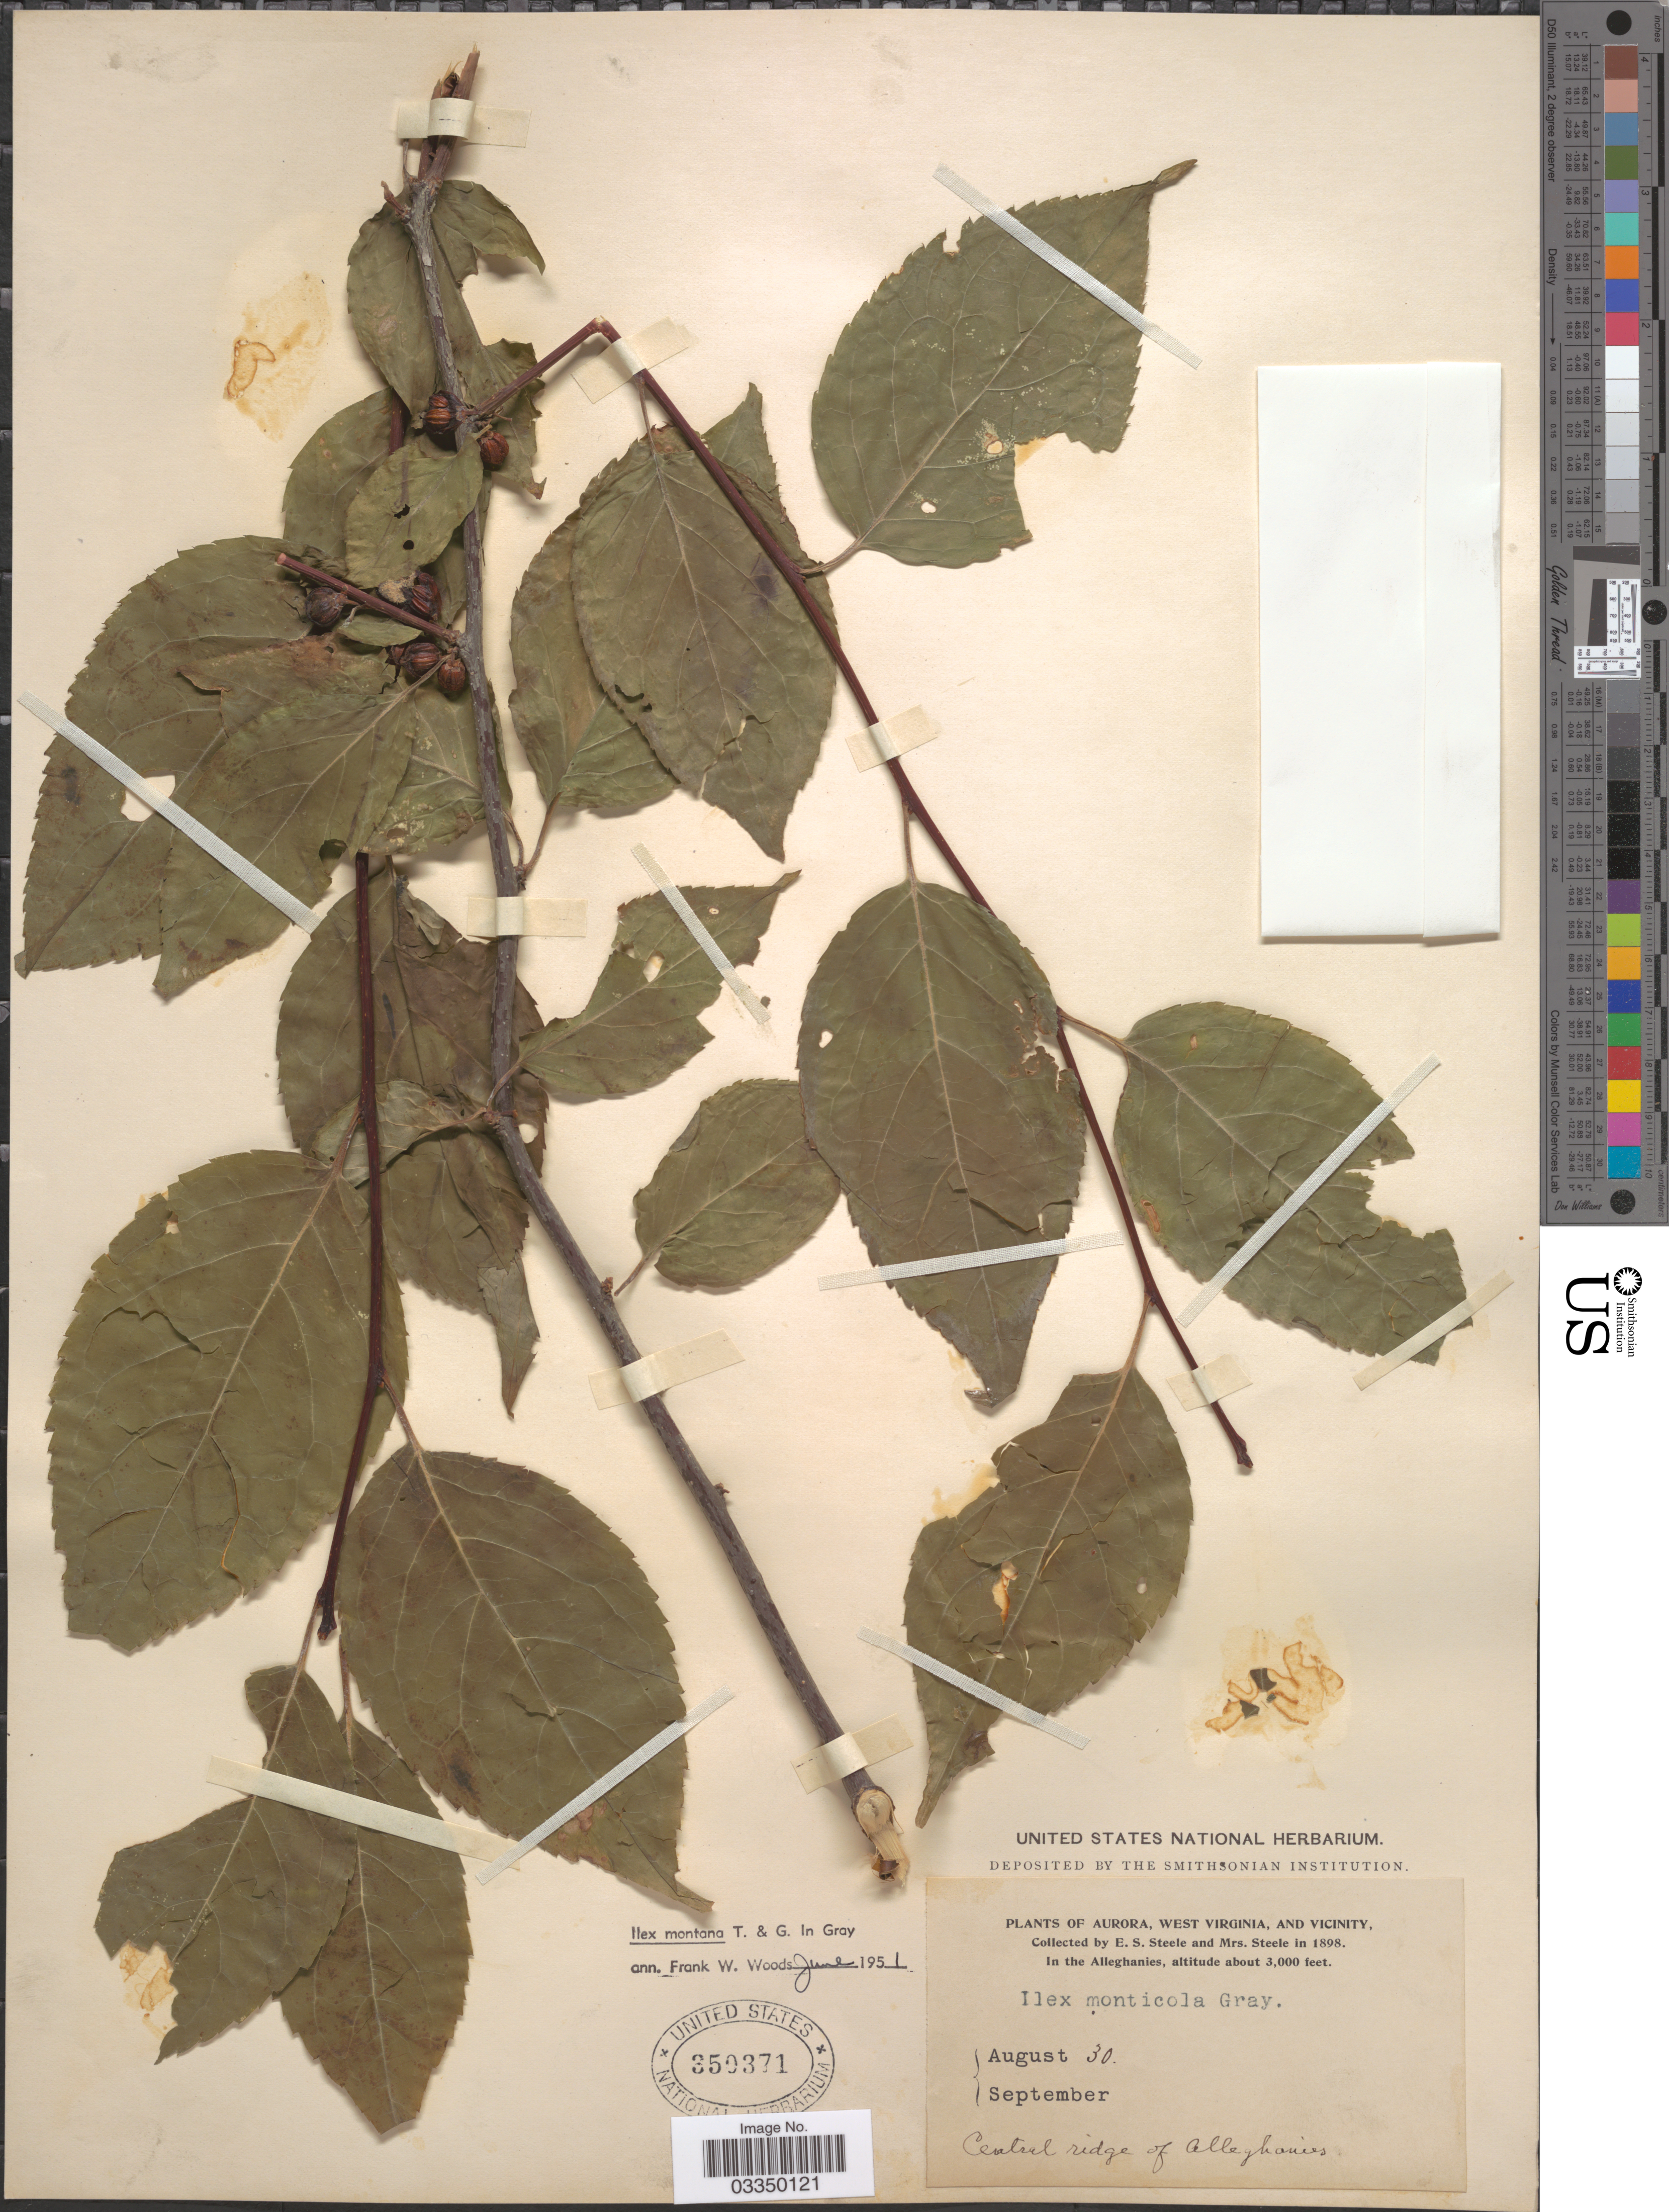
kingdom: Plantae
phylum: Tracheophyta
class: Magnoliopsida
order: Aquifoliales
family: Aquifoliaceae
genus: Ilex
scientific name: Ilex montana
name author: Torr. & A. Gray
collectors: E. Steele & Mrs. E. S. Steele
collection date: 1898-08-30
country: United States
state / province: West Virginia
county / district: Preston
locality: Aurora, and vicinity. In the Alleghanies. Central ridge of Alleghanies.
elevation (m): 914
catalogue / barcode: US 350371